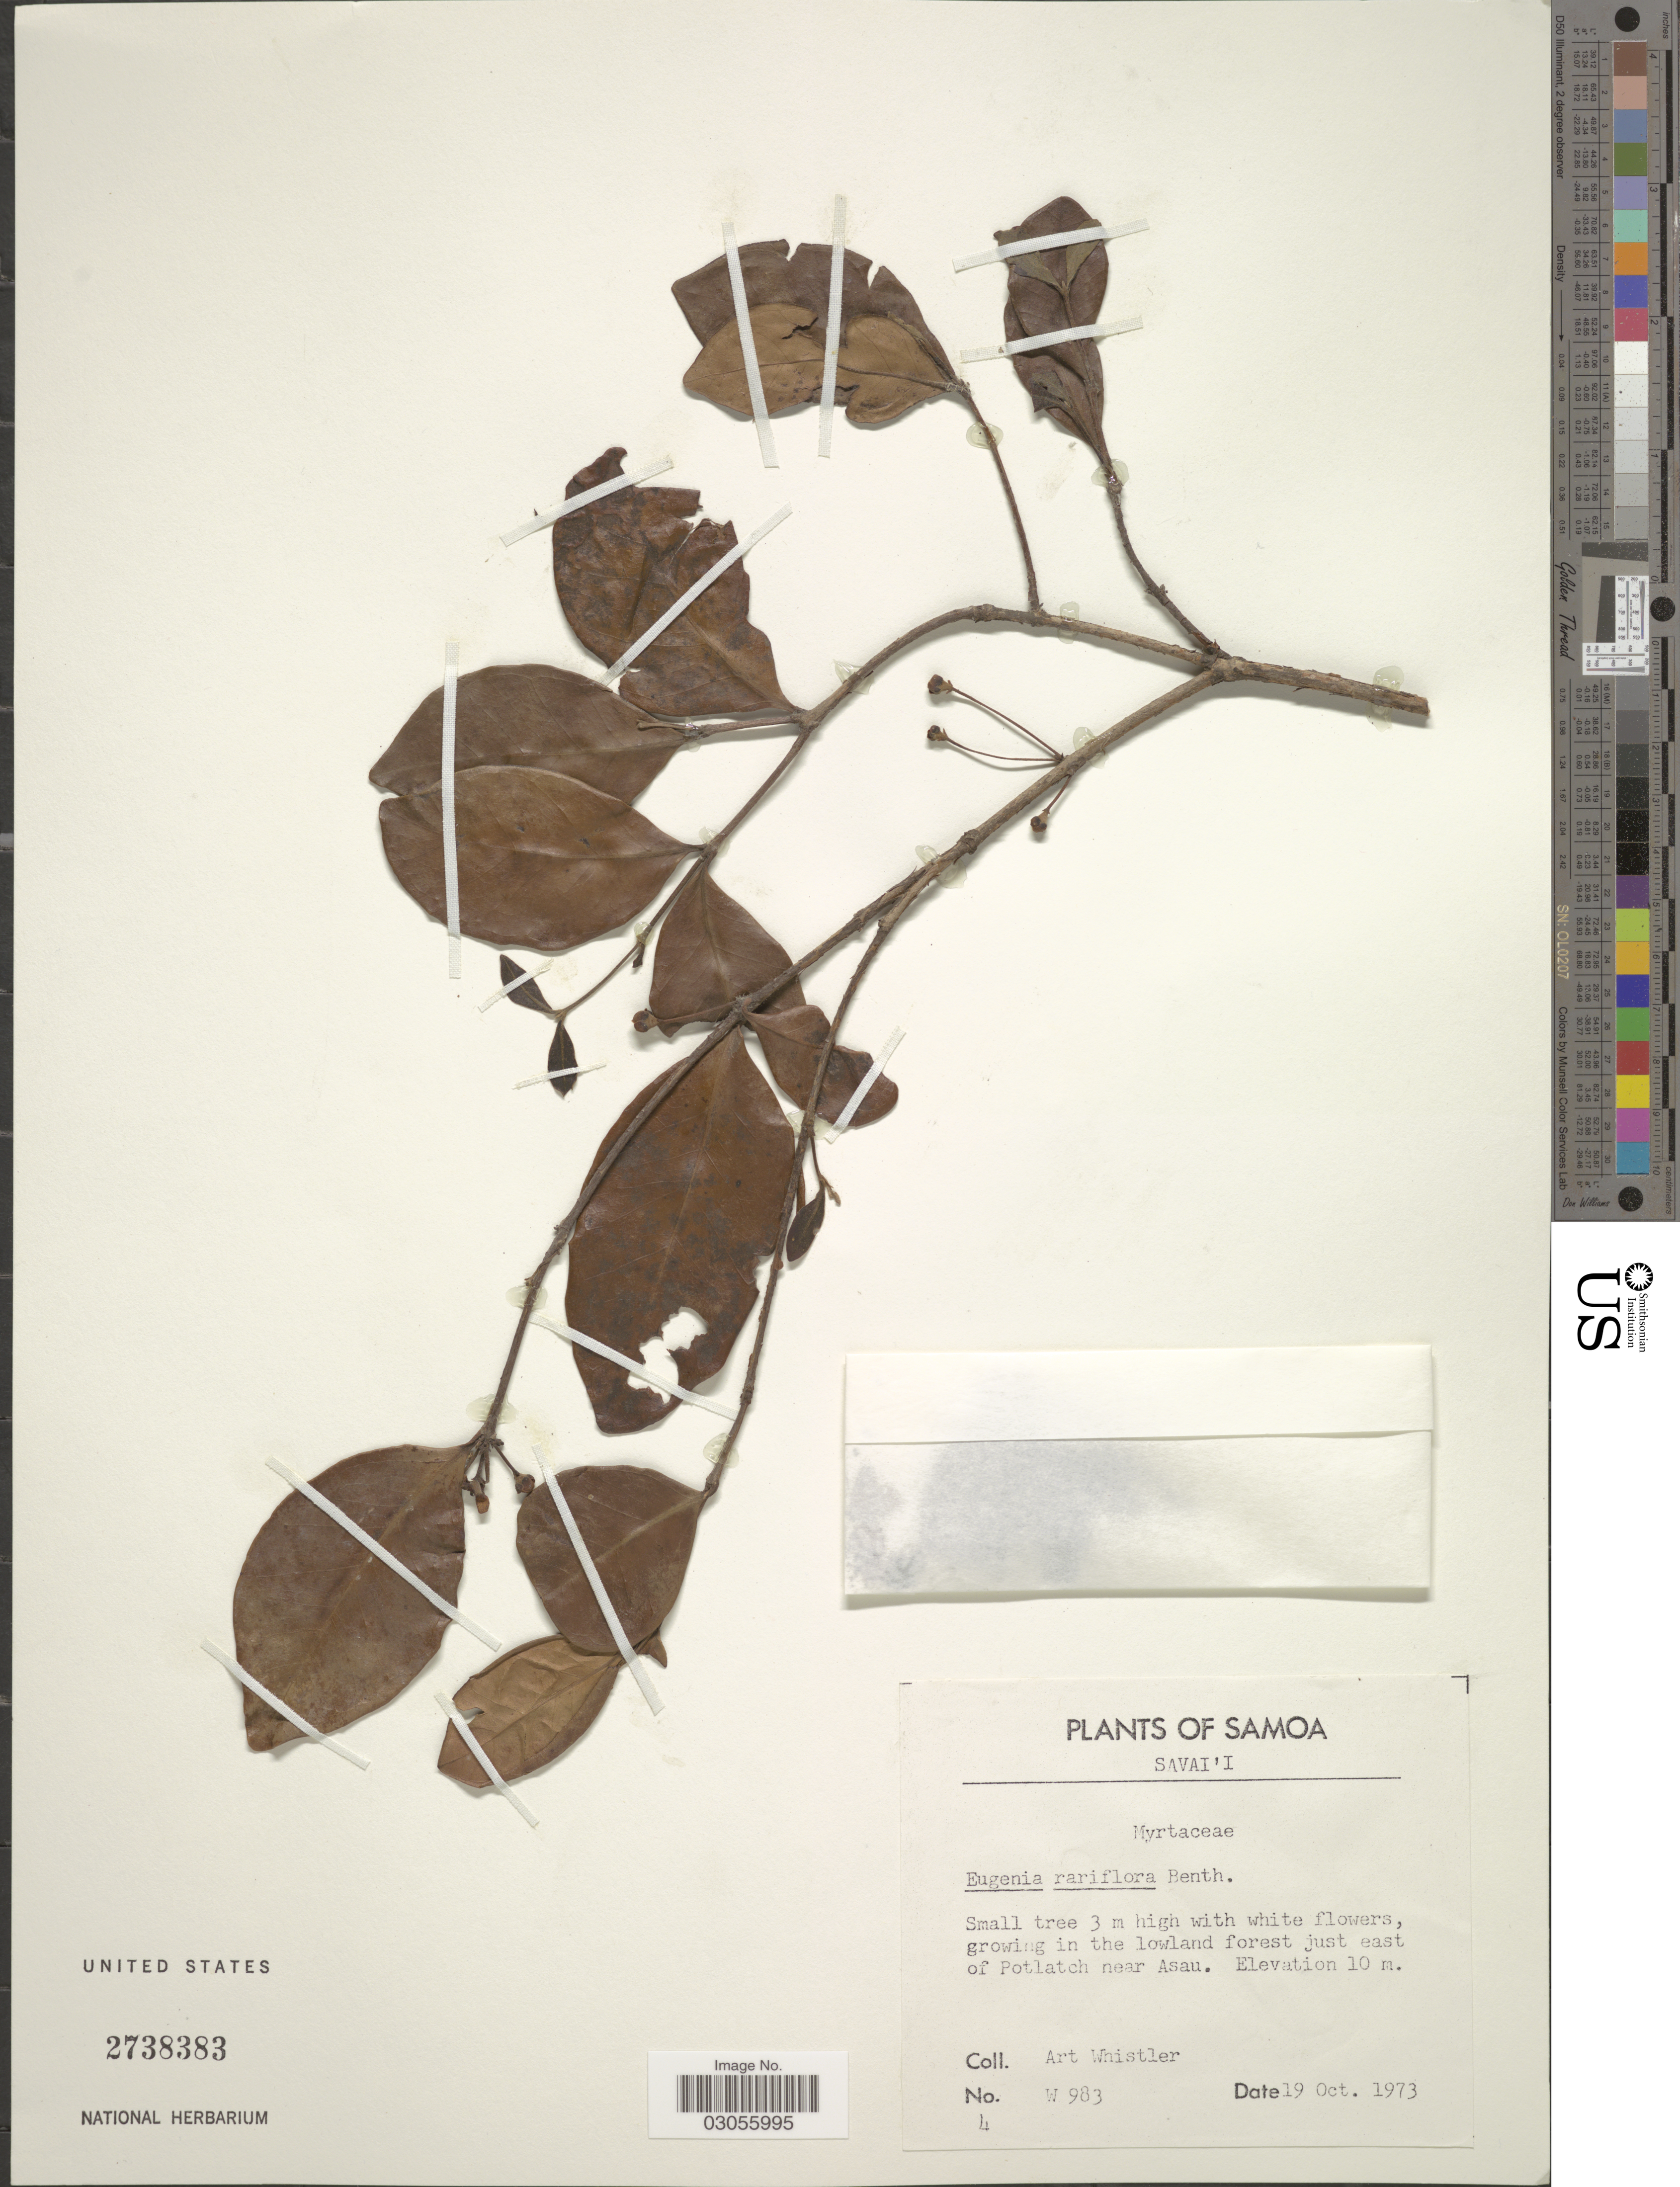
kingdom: Plantae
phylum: Tracheophyta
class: Magnoliopsida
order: Myrtales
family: Myrtaceae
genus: Eugenia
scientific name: Eugenia reinwardtiana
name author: (Blume) DC.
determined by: Strong, Mark T., (BOT), Smithsonian Institution - National Museum of Natural History (UNITED STATES)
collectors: A. Whistler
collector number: W 983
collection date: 1973-10-19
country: Samoa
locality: Samoa. Savai'i. Growing in the lowland forest just east of Potlatch near Asau.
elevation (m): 10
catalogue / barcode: US 2738383